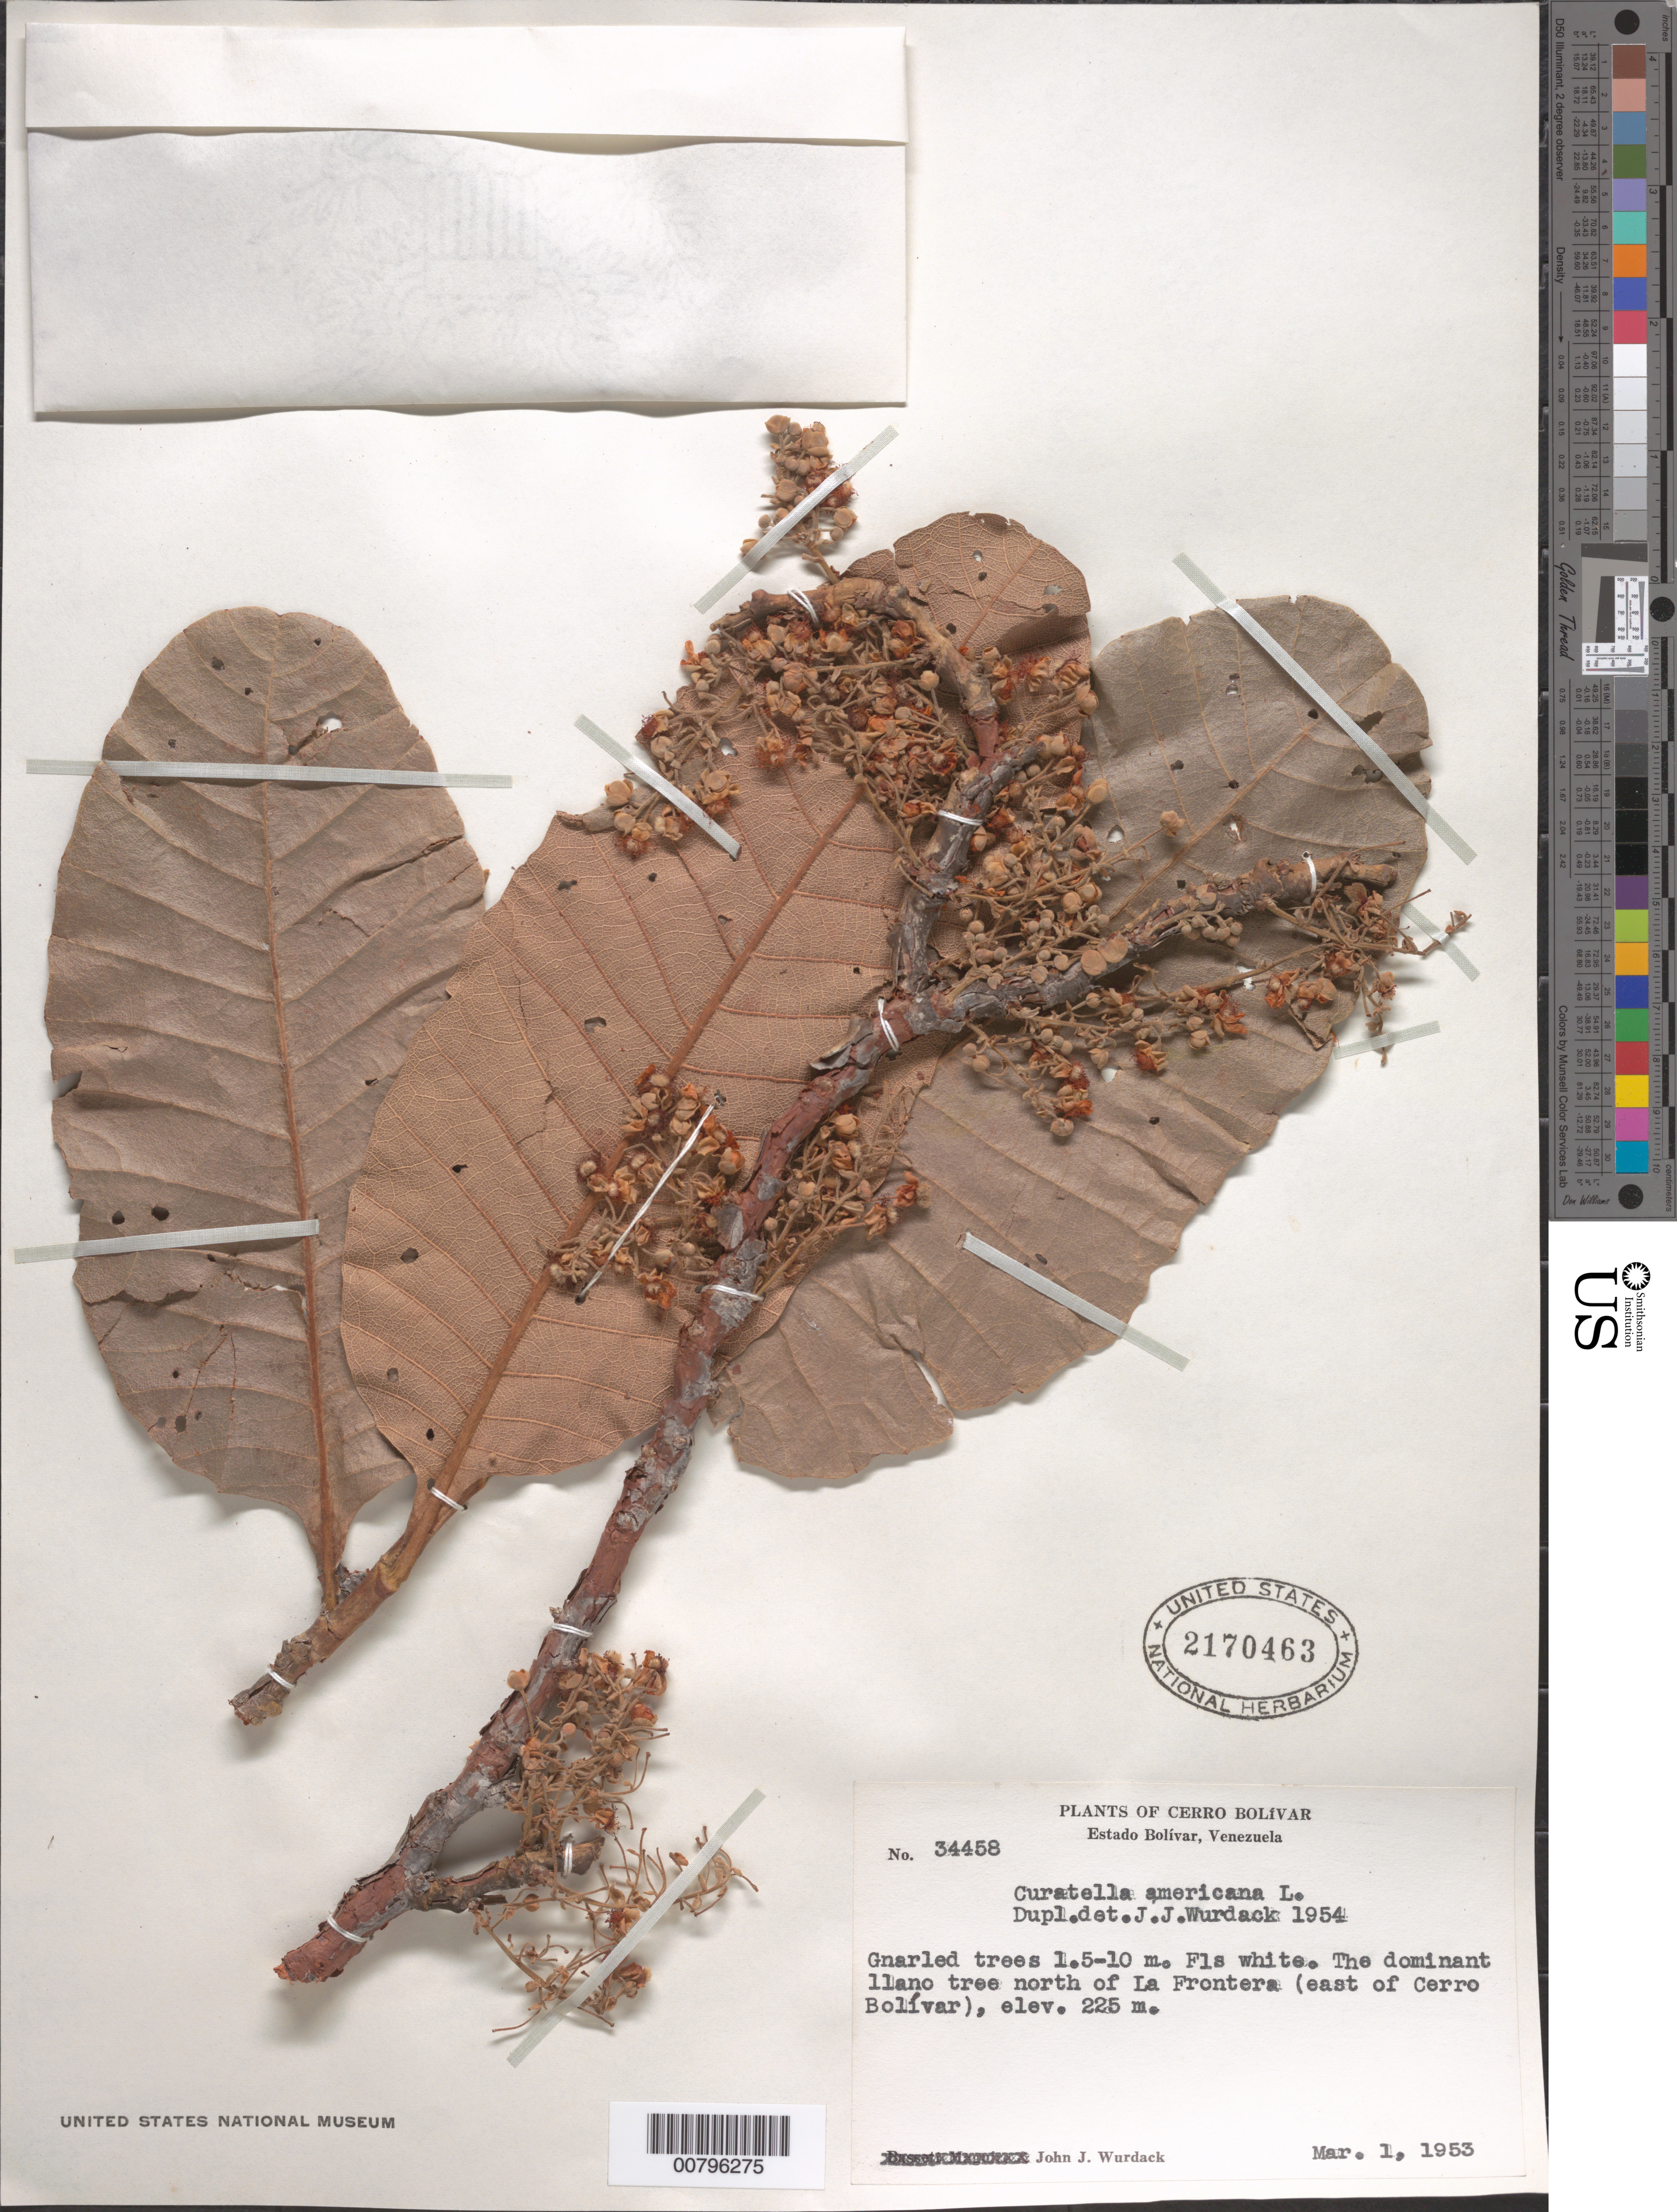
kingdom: Plantae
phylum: Tracheophyta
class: Magnoliopsida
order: Dilleniales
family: Dilleniaceae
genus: Curatella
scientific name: Curatella americana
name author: L.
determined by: Wurdack, John J., (US), US (UNITED STATES)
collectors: J. J. Wurdack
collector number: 34458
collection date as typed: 1-Mar-53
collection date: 1953-03-01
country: Venezuela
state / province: Bolívar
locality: La Frontera (just E of Cerro Bolívar)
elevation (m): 225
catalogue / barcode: US 2170463